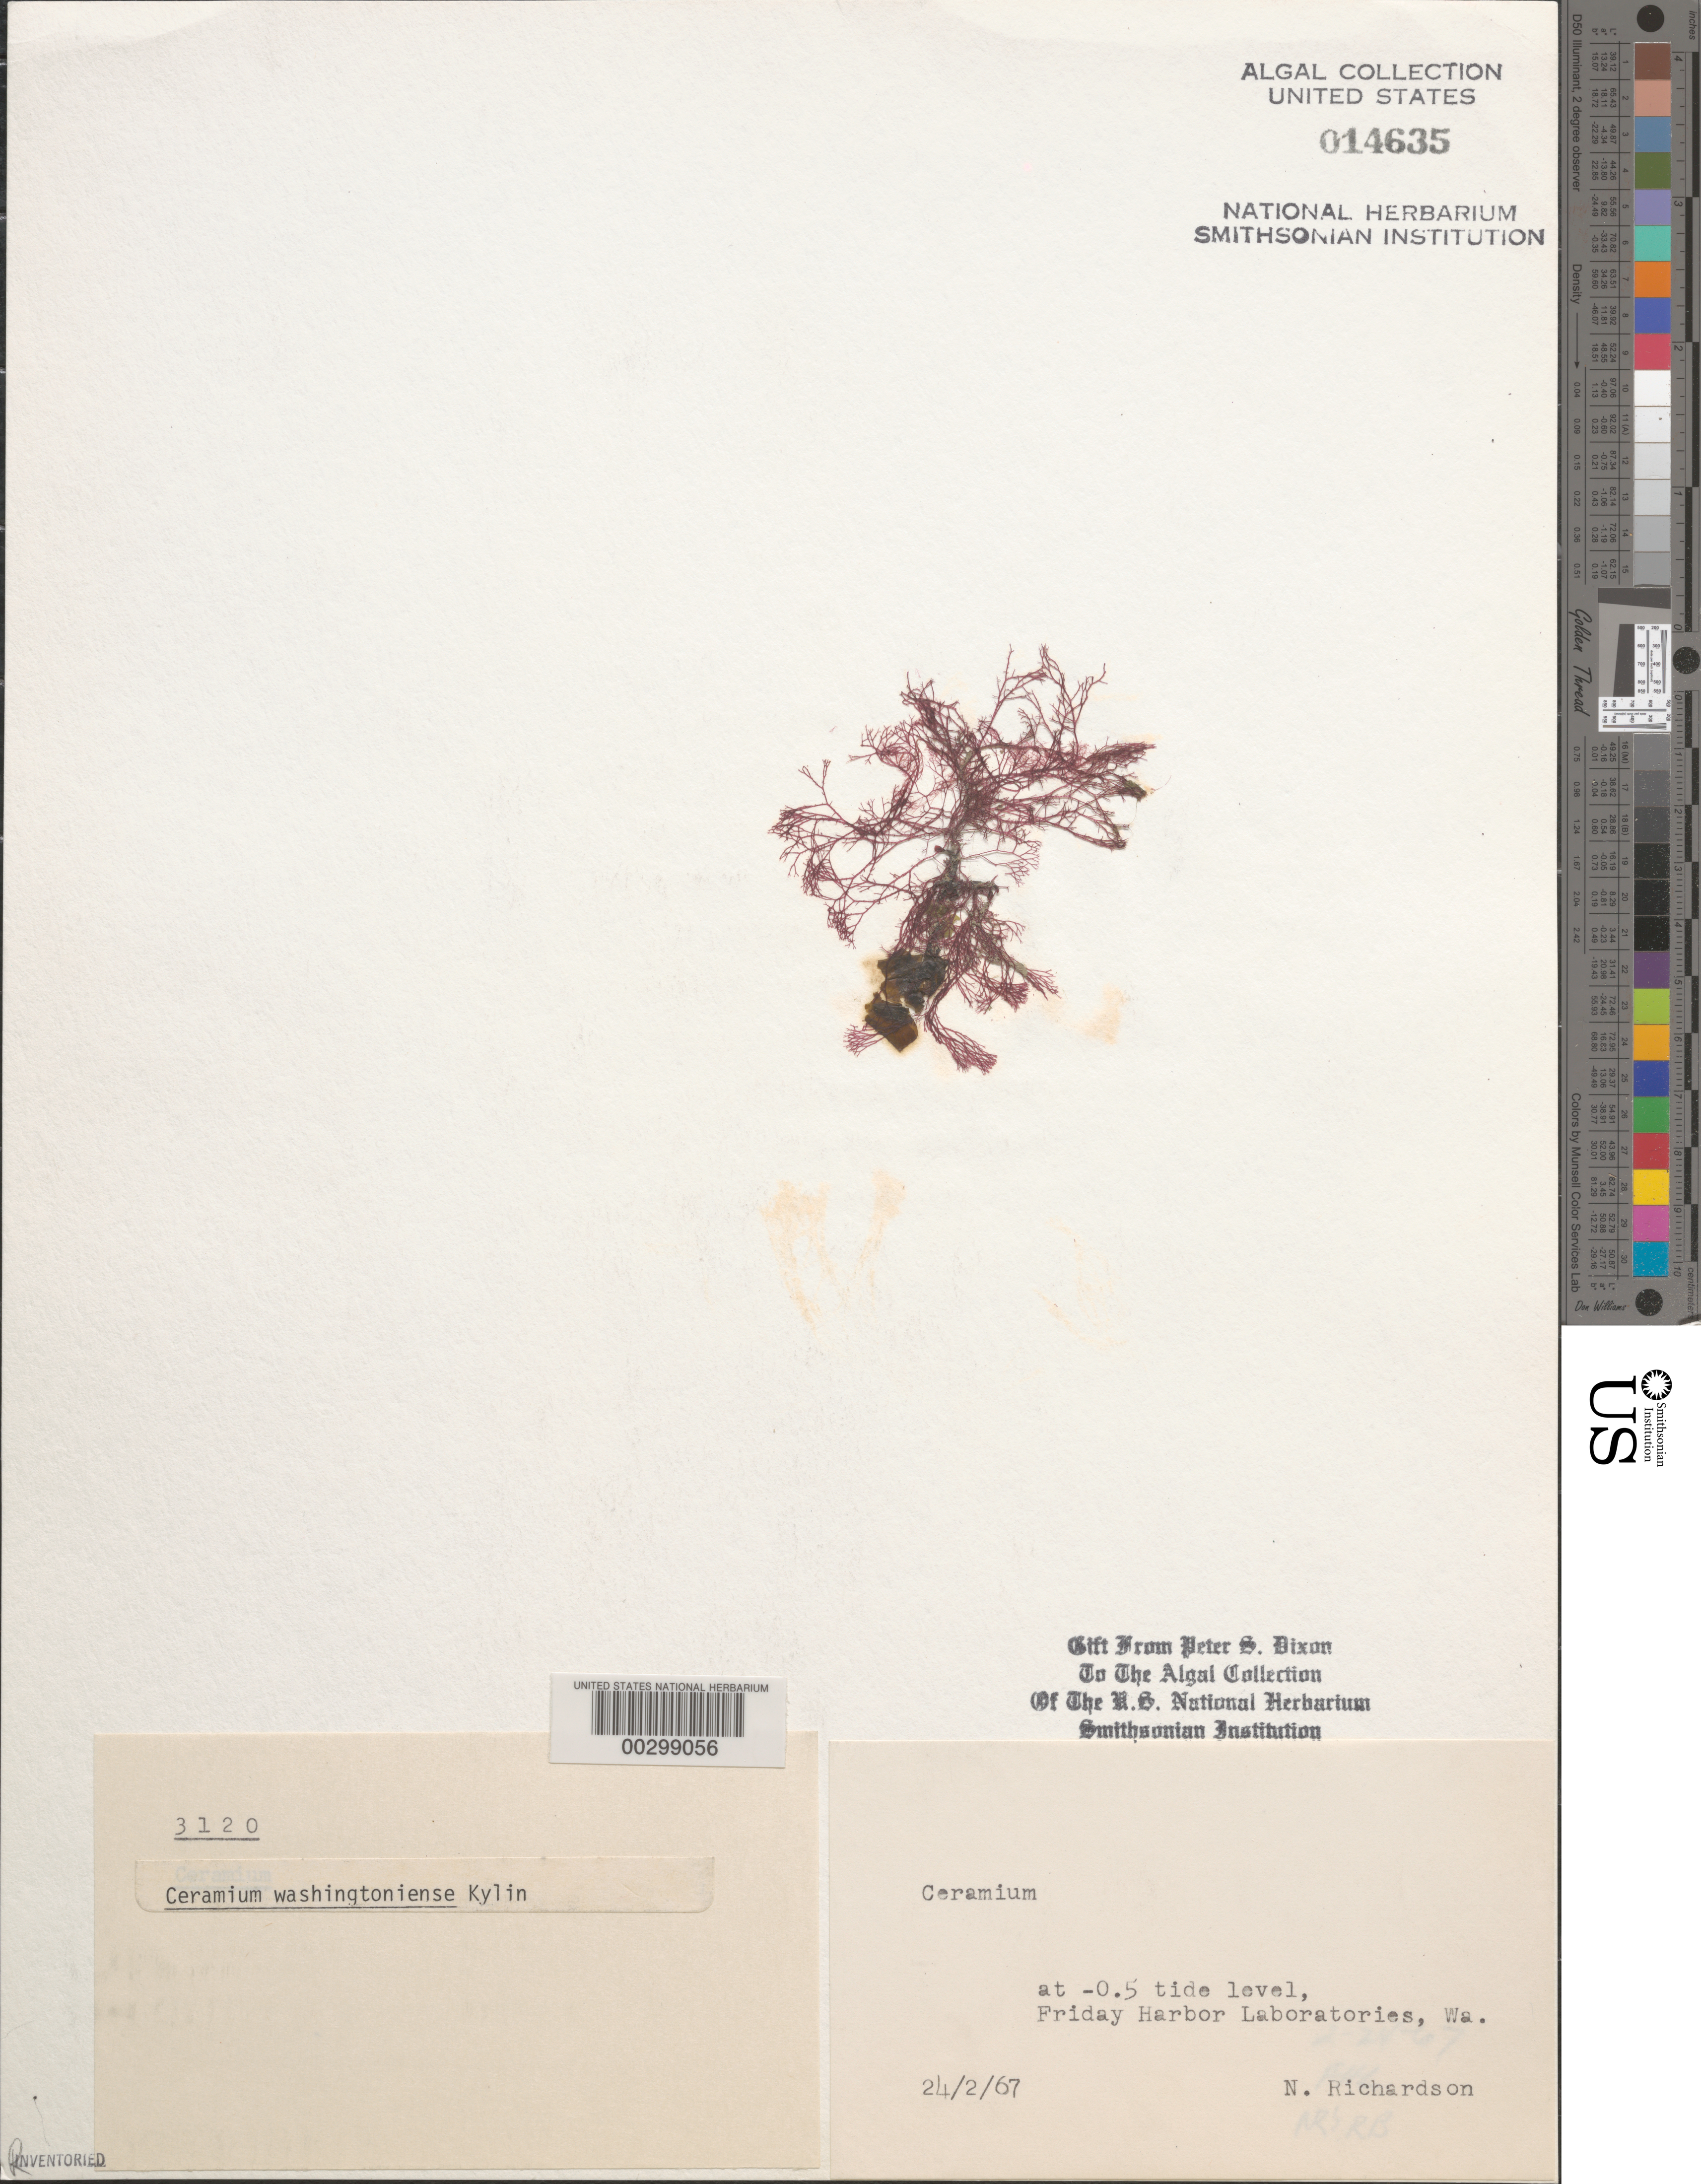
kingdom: Plantae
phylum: Rhodophyta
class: Florideophyceae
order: Ceramiales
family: Ceramiaceae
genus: Ceramium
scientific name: Ceramium pacificum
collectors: N. Richardson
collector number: PSD 3120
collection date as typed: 24 Feb 1967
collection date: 1967-02-24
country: United States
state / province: Washington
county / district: San Juan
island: San Juan Island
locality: Friday Harbor Laboratories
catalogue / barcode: US 14635